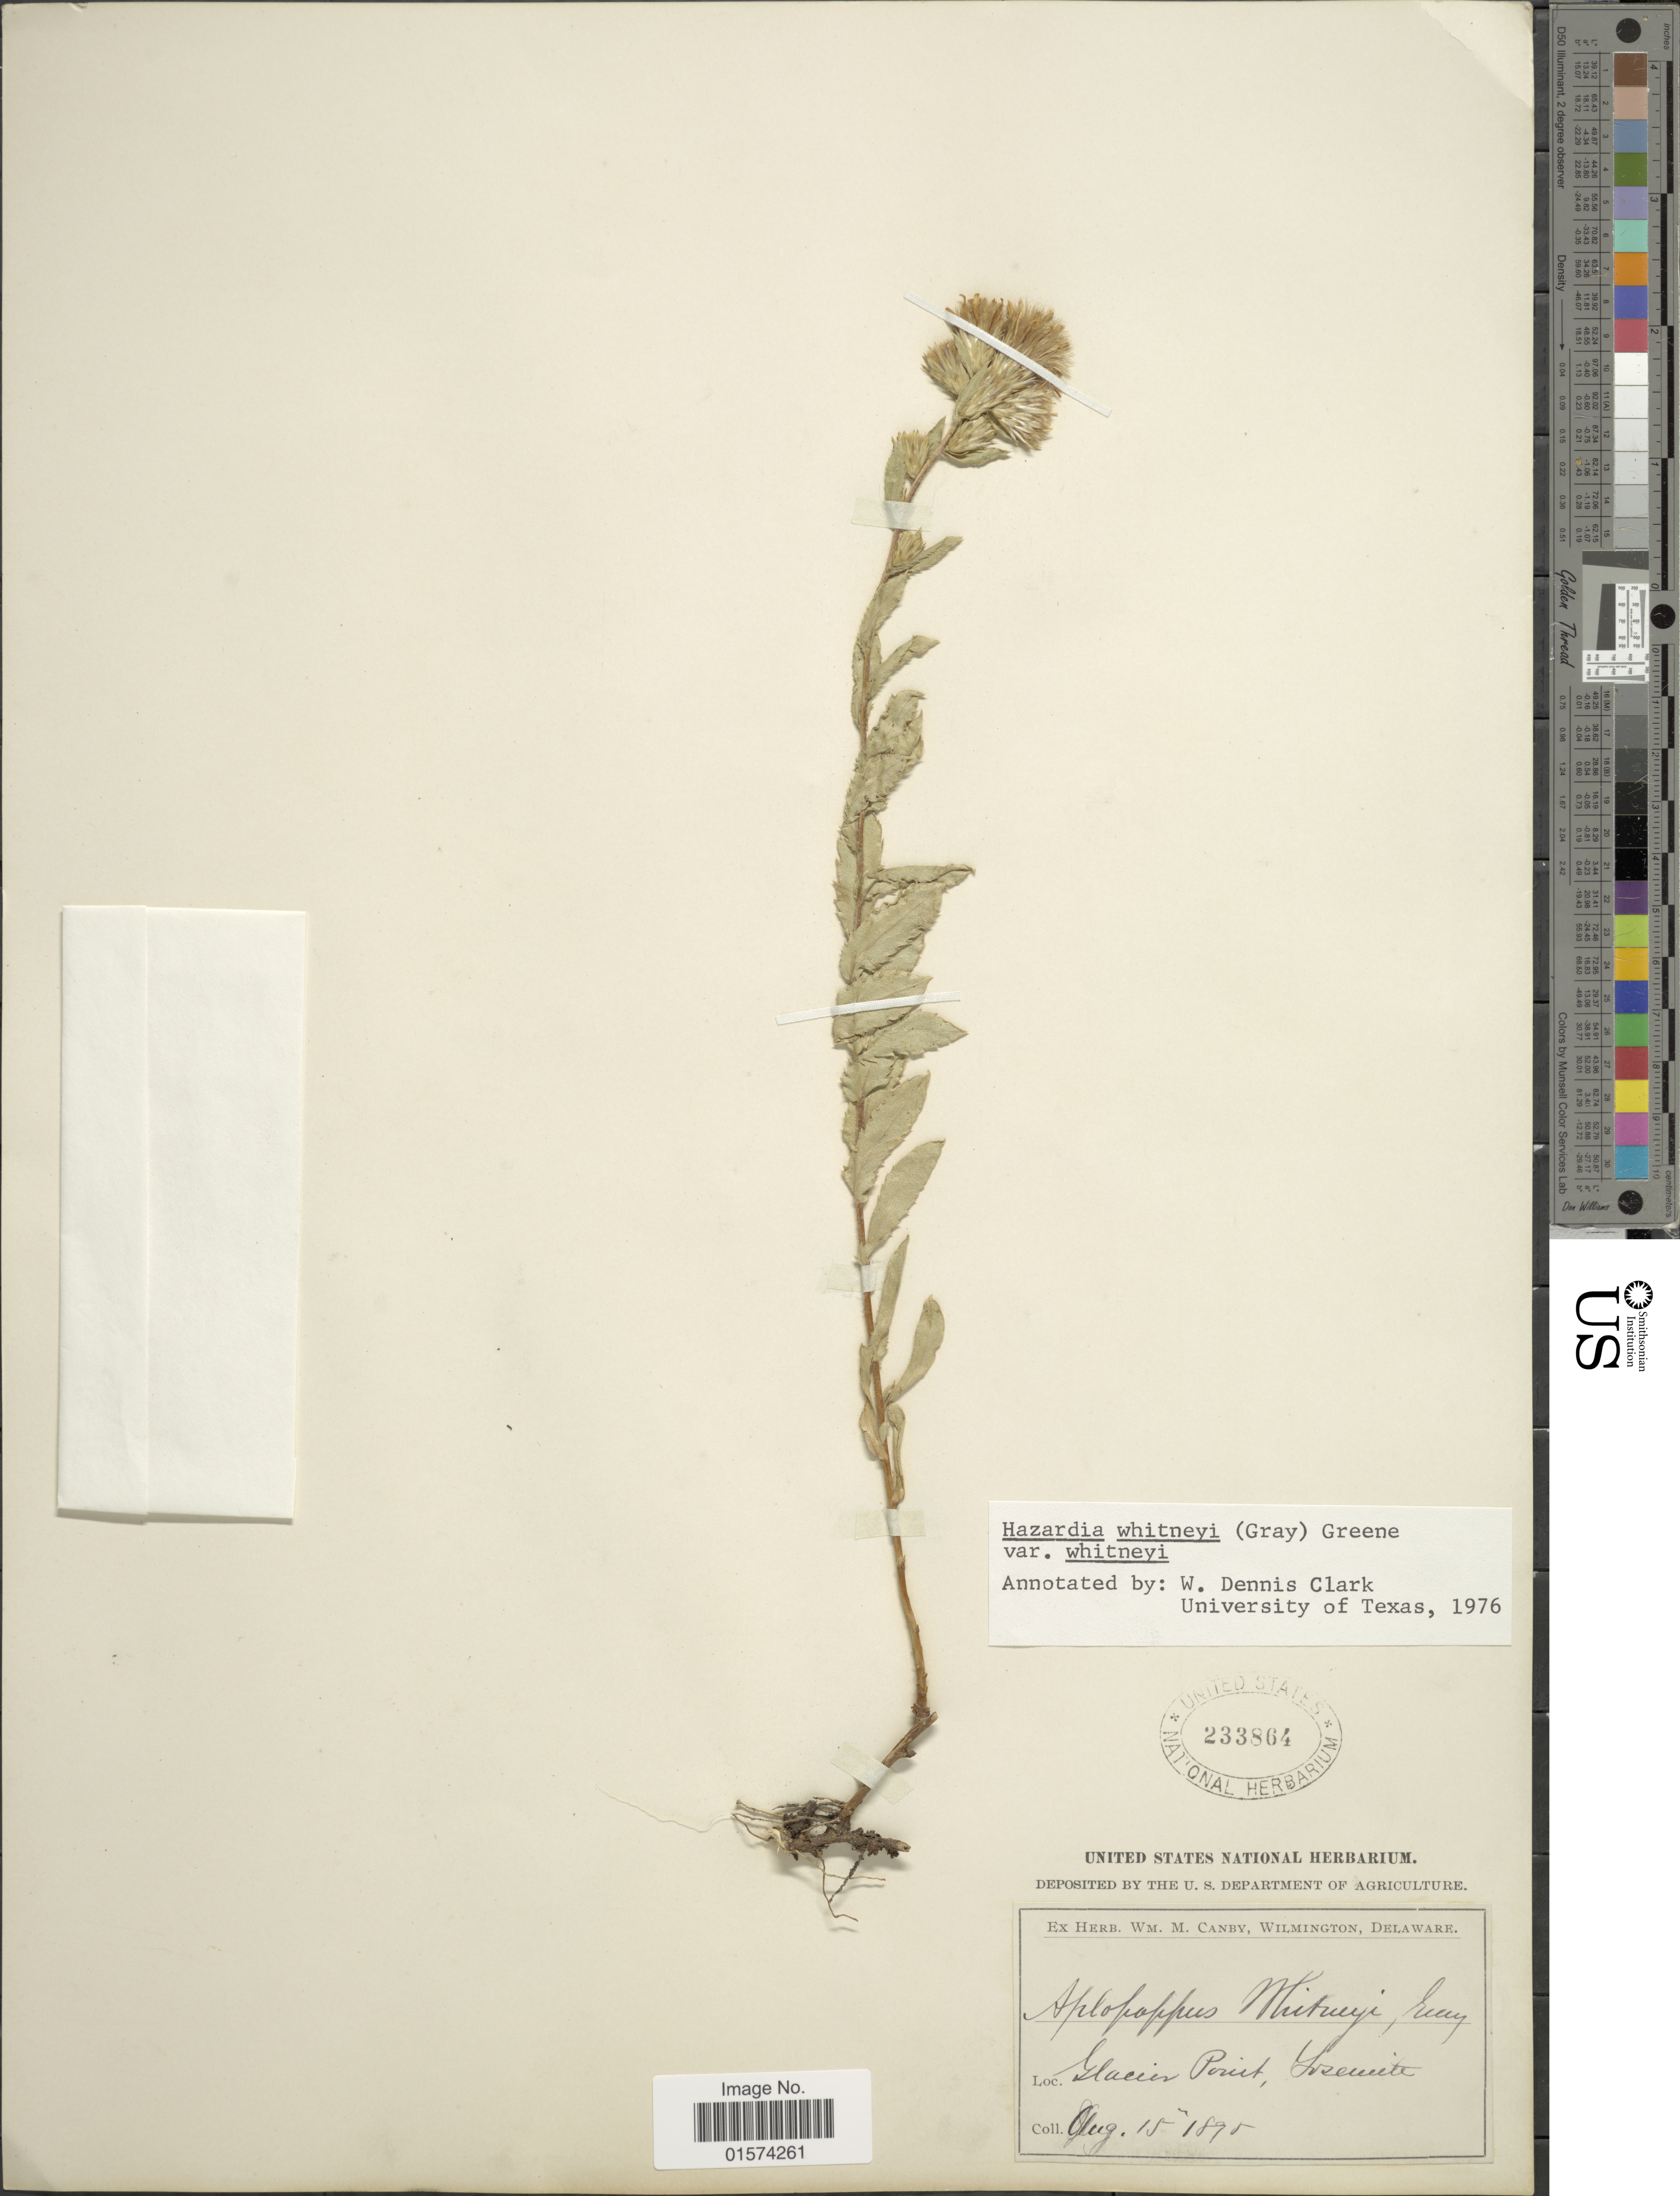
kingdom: Plantae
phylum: Tracheophyta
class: Magnoliopsida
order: Asterales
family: Asteraceae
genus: Hazardia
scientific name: Hazardia whitneyi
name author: (A. Gray) Greene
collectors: ex herb. W.M. Canby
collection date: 1895-08-15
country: United States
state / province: California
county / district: Mariposa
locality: Glacier Point, Yosemite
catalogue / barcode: US 233864